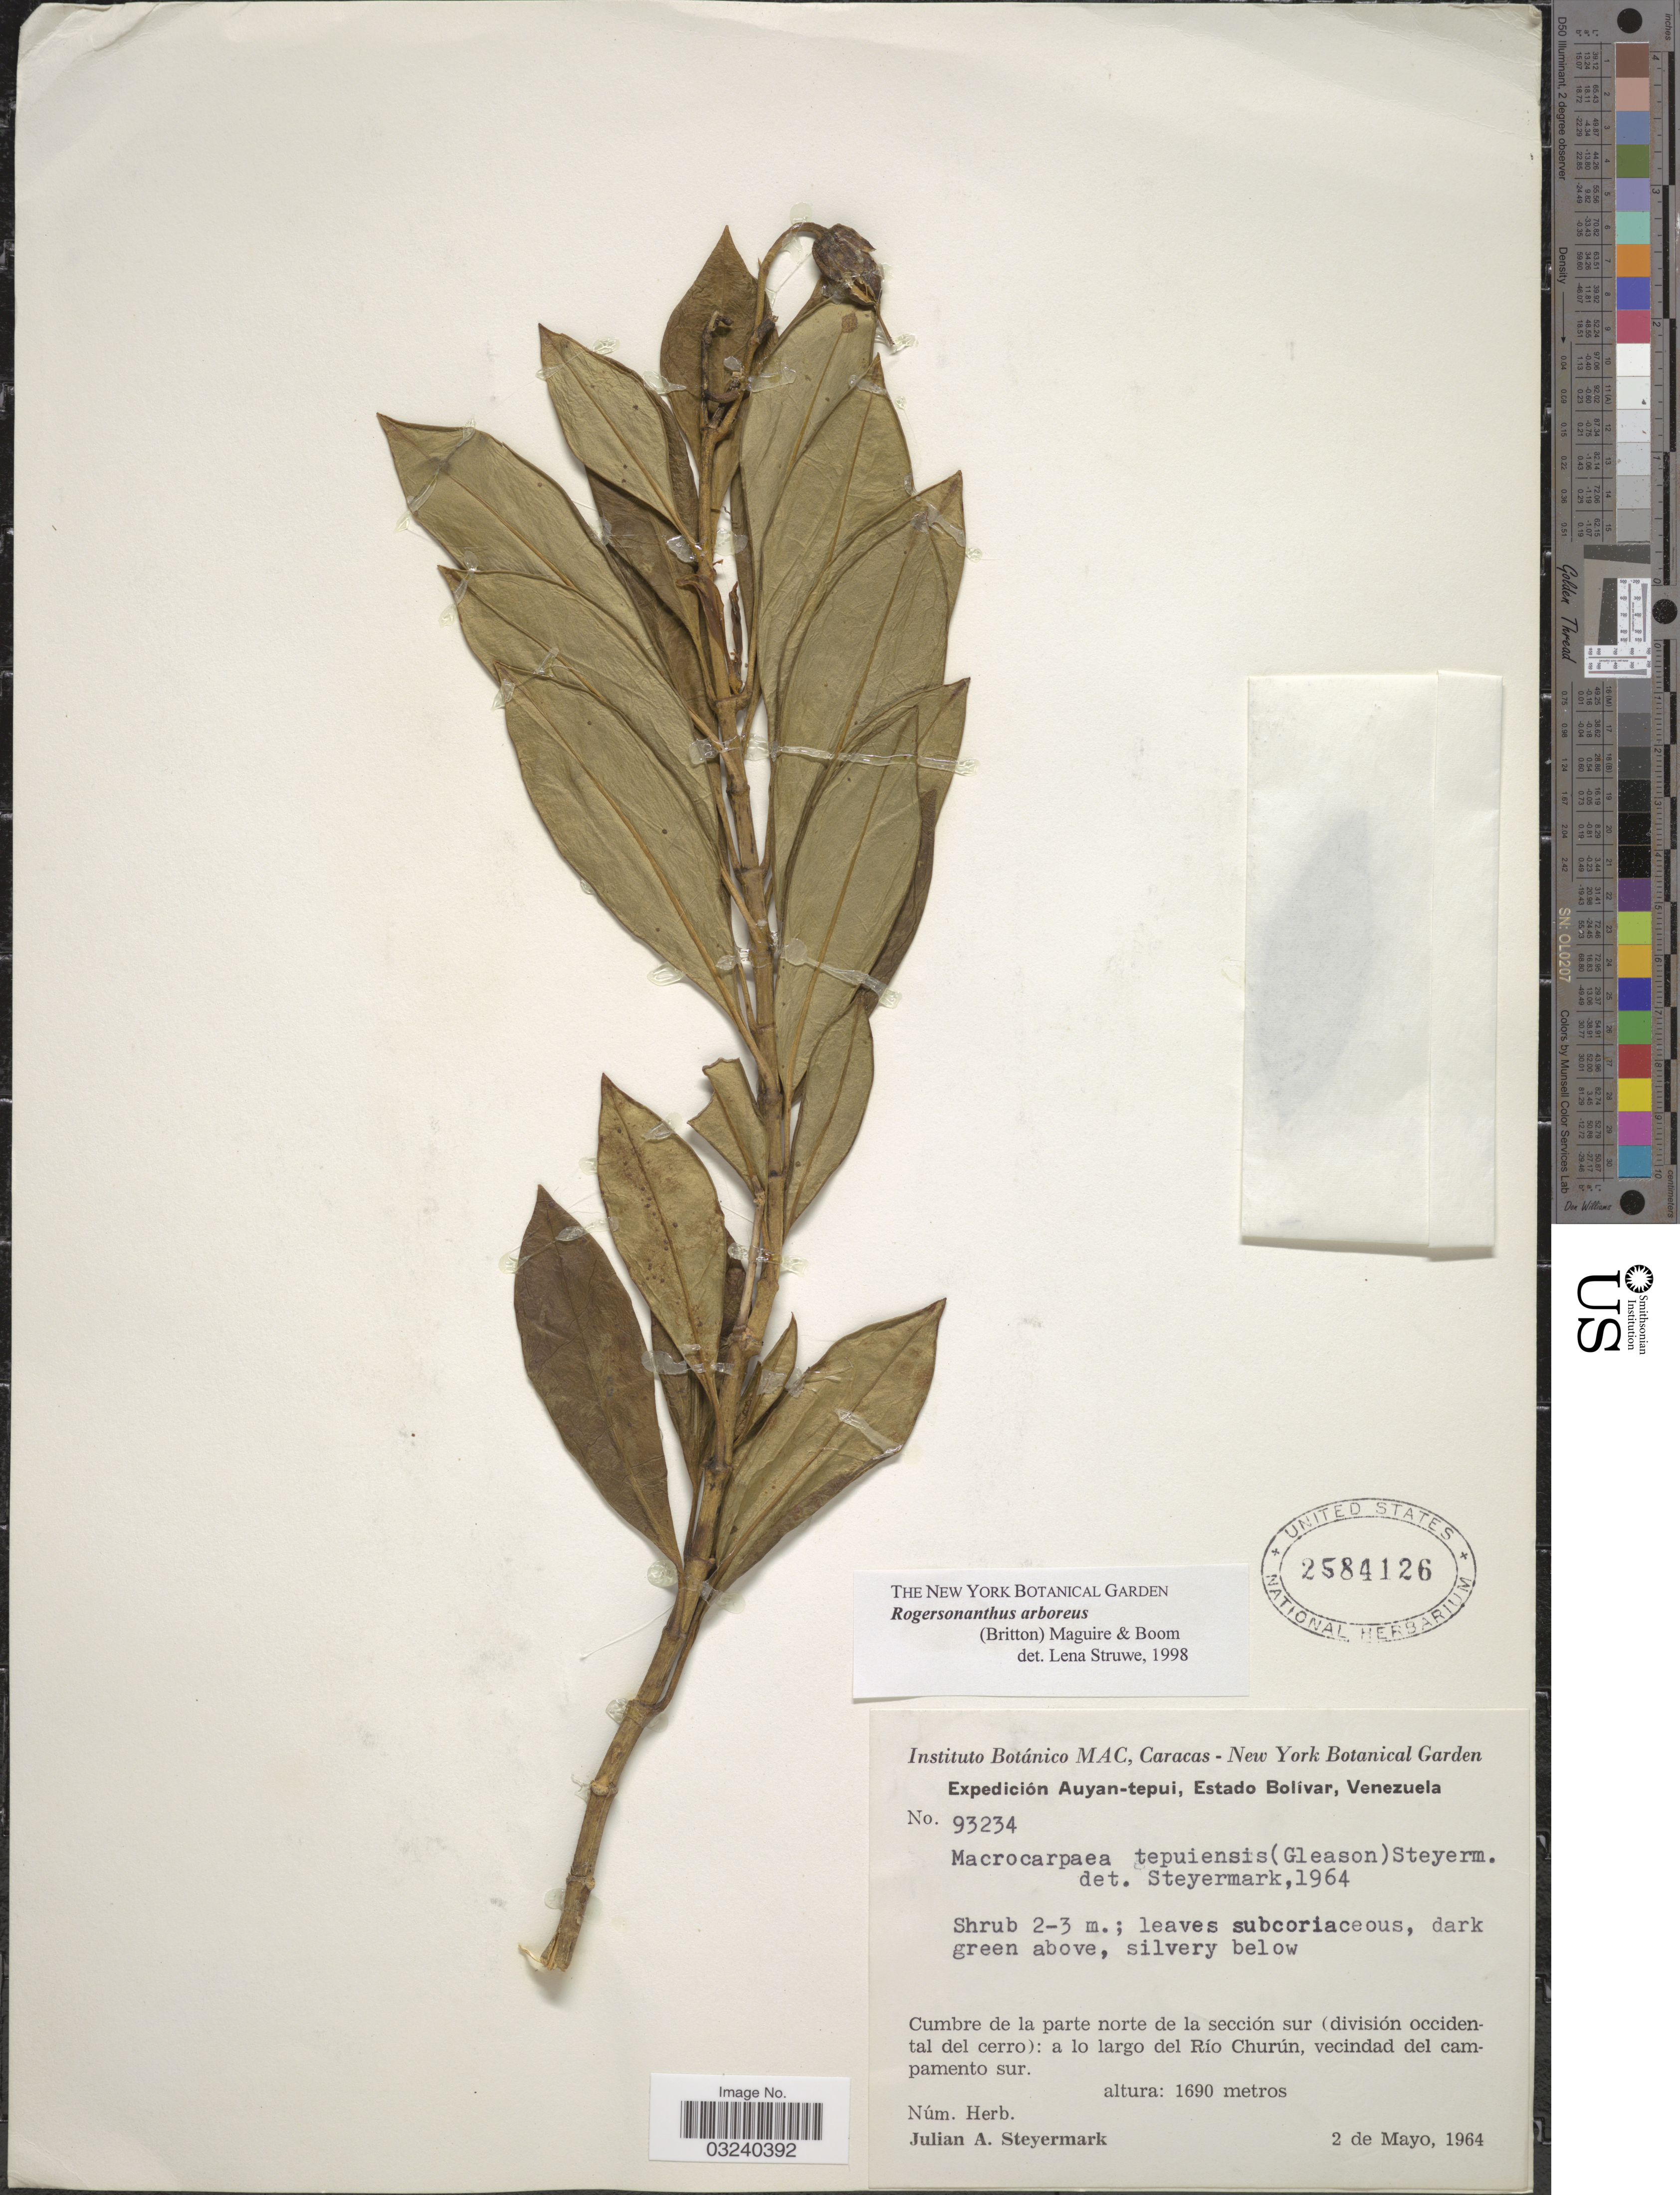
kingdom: Plantae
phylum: Tracheophyta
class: Magnoliopsida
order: Gentianales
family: Gentianaceae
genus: Rogersonanthus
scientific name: Rogersonanthus arboreus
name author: (Britton) Maguire & B.M. Boom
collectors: J. Steyermark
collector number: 93234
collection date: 1964-05-02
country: Venezuela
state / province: Bolivar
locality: Auyan-tepui. Cumbre de la parte norte de la sección de la sección sur (división occidental del cerro): a lo largo del Río Churún, vecindad del campamento sur.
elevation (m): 1690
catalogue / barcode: US 2584126